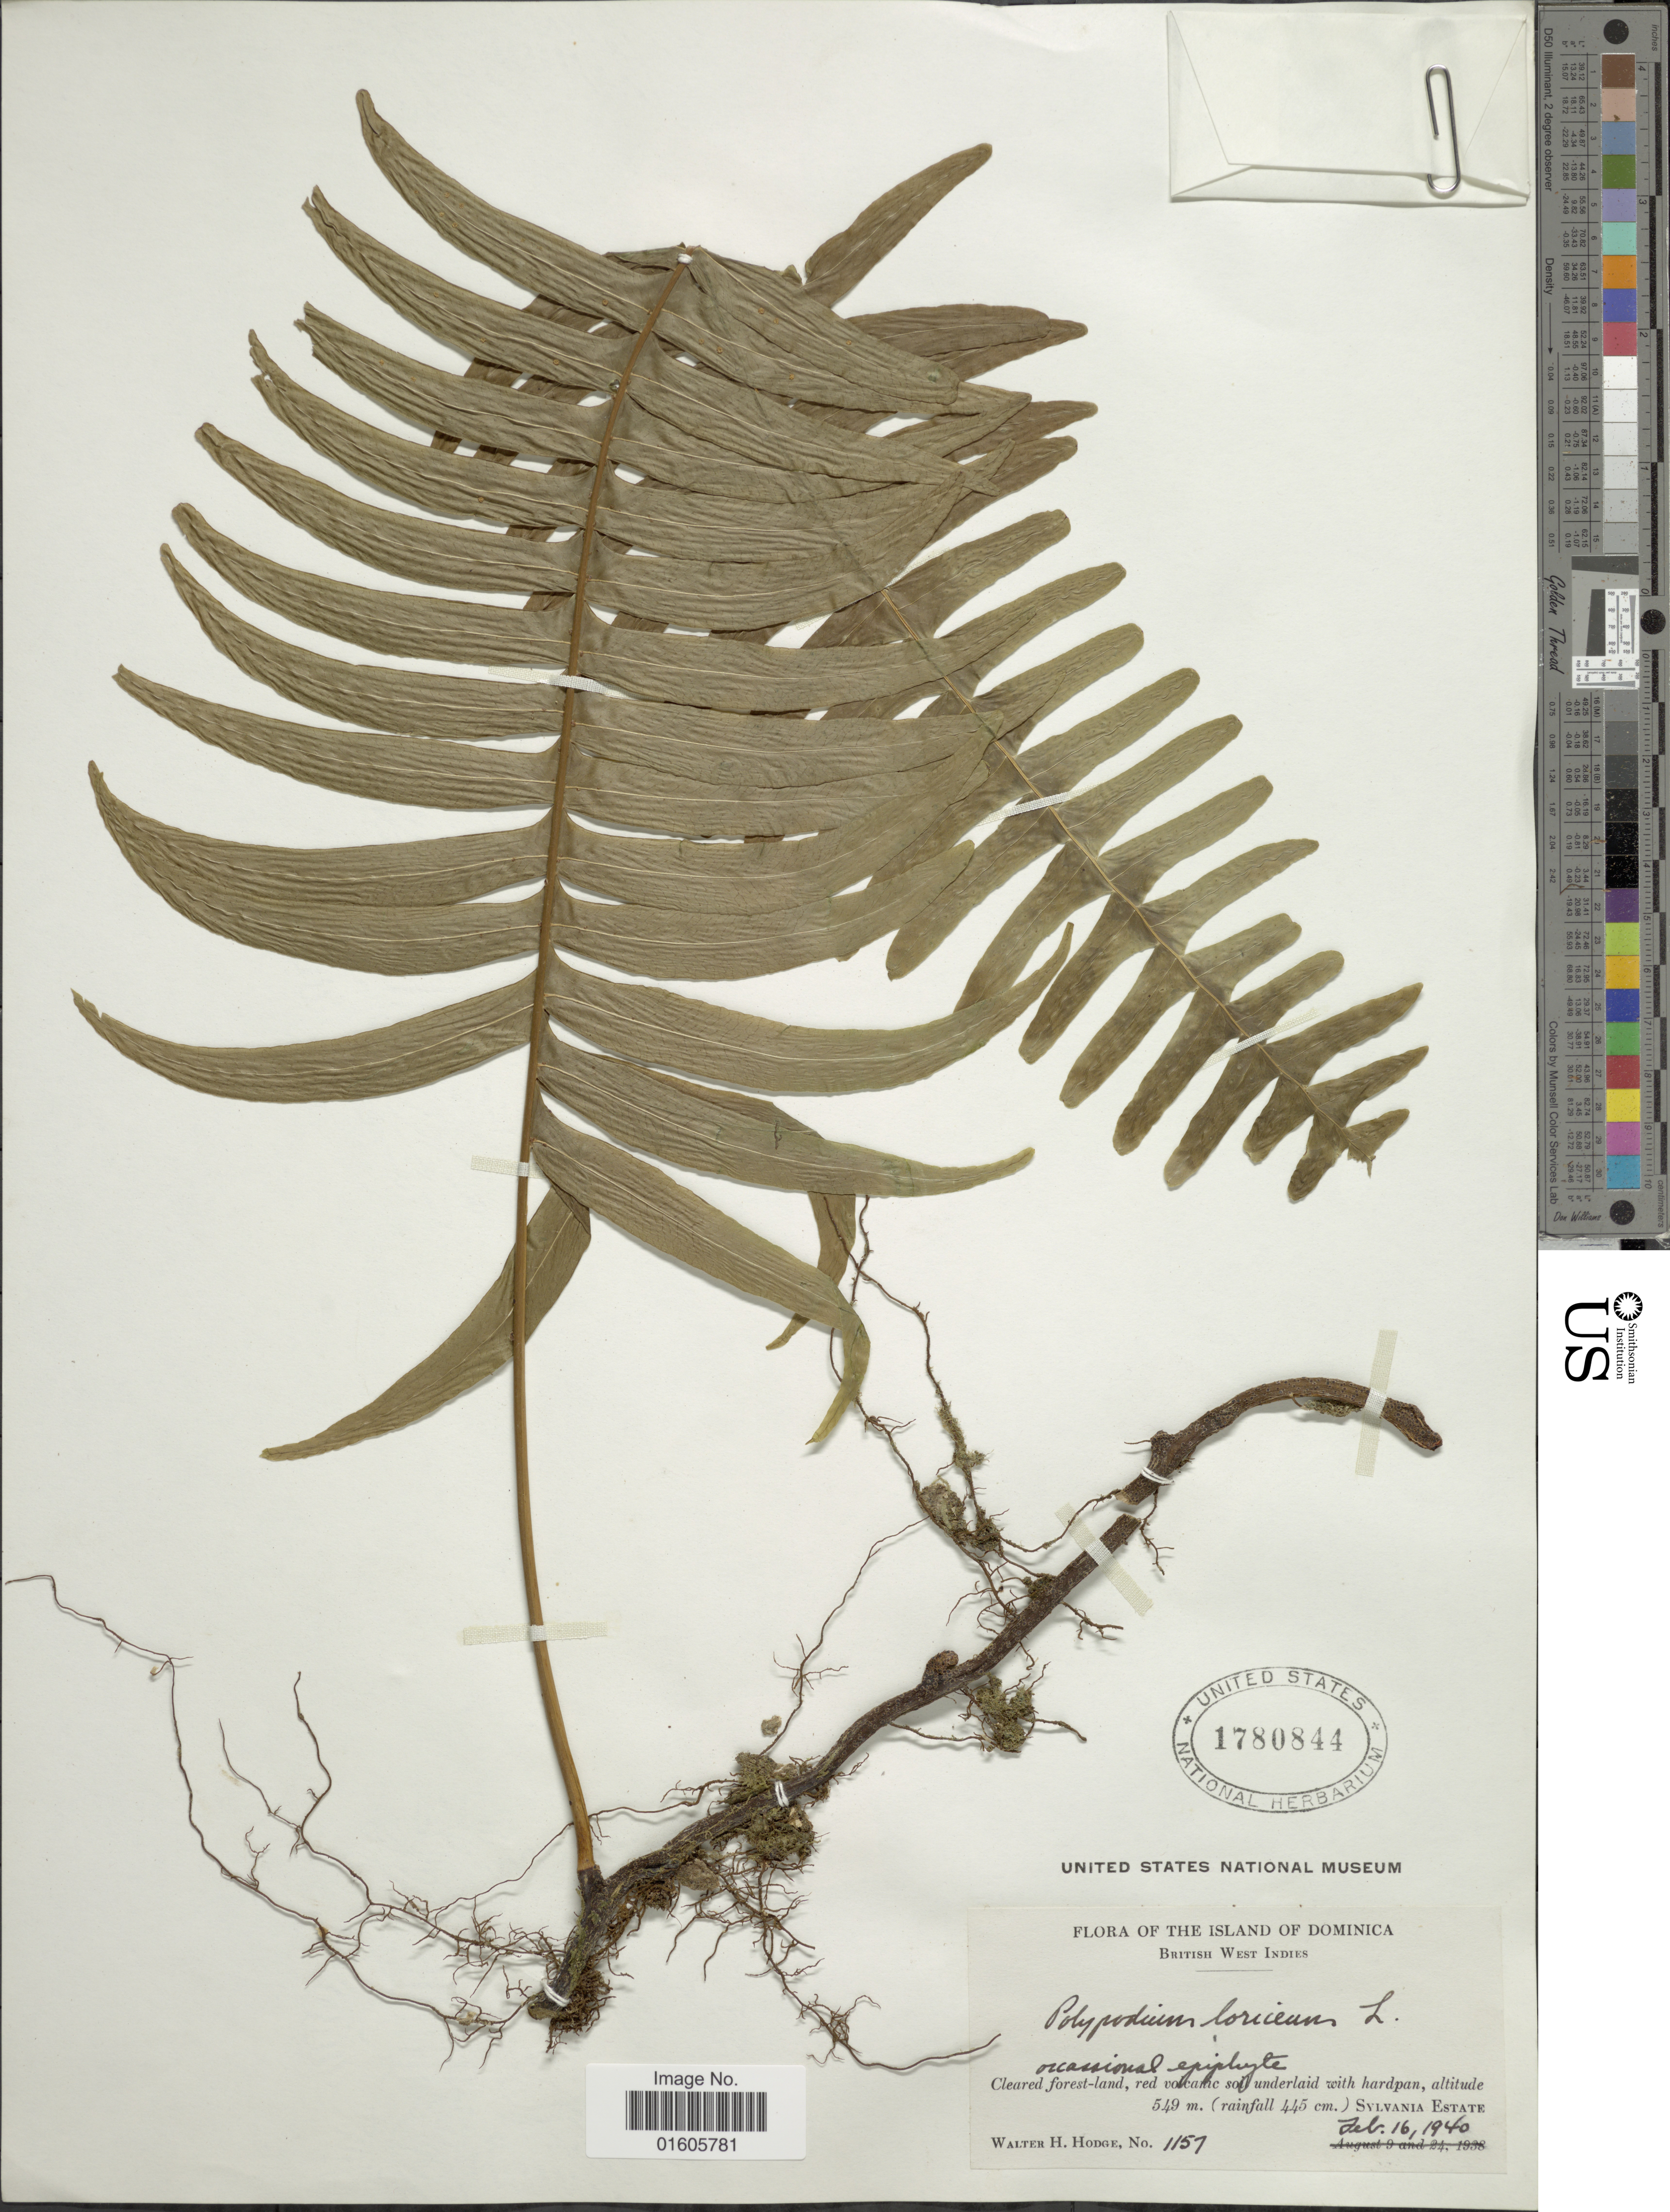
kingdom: Plantae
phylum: Tracheophyta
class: Polypodiopsida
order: Polypodiales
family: Polypodiaceae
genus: Serpocaulon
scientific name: Serpocaulon loriceum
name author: (L.) A.R. Sm.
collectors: W. Hodge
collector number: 1157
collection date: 1940-02-16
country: Dominica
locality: Island of Dominica. British West Indies. Cleared forest-land, red volcanic soil underlaid with hardpan, Sylvania Estate.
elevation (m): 549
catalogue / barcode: US 1780844